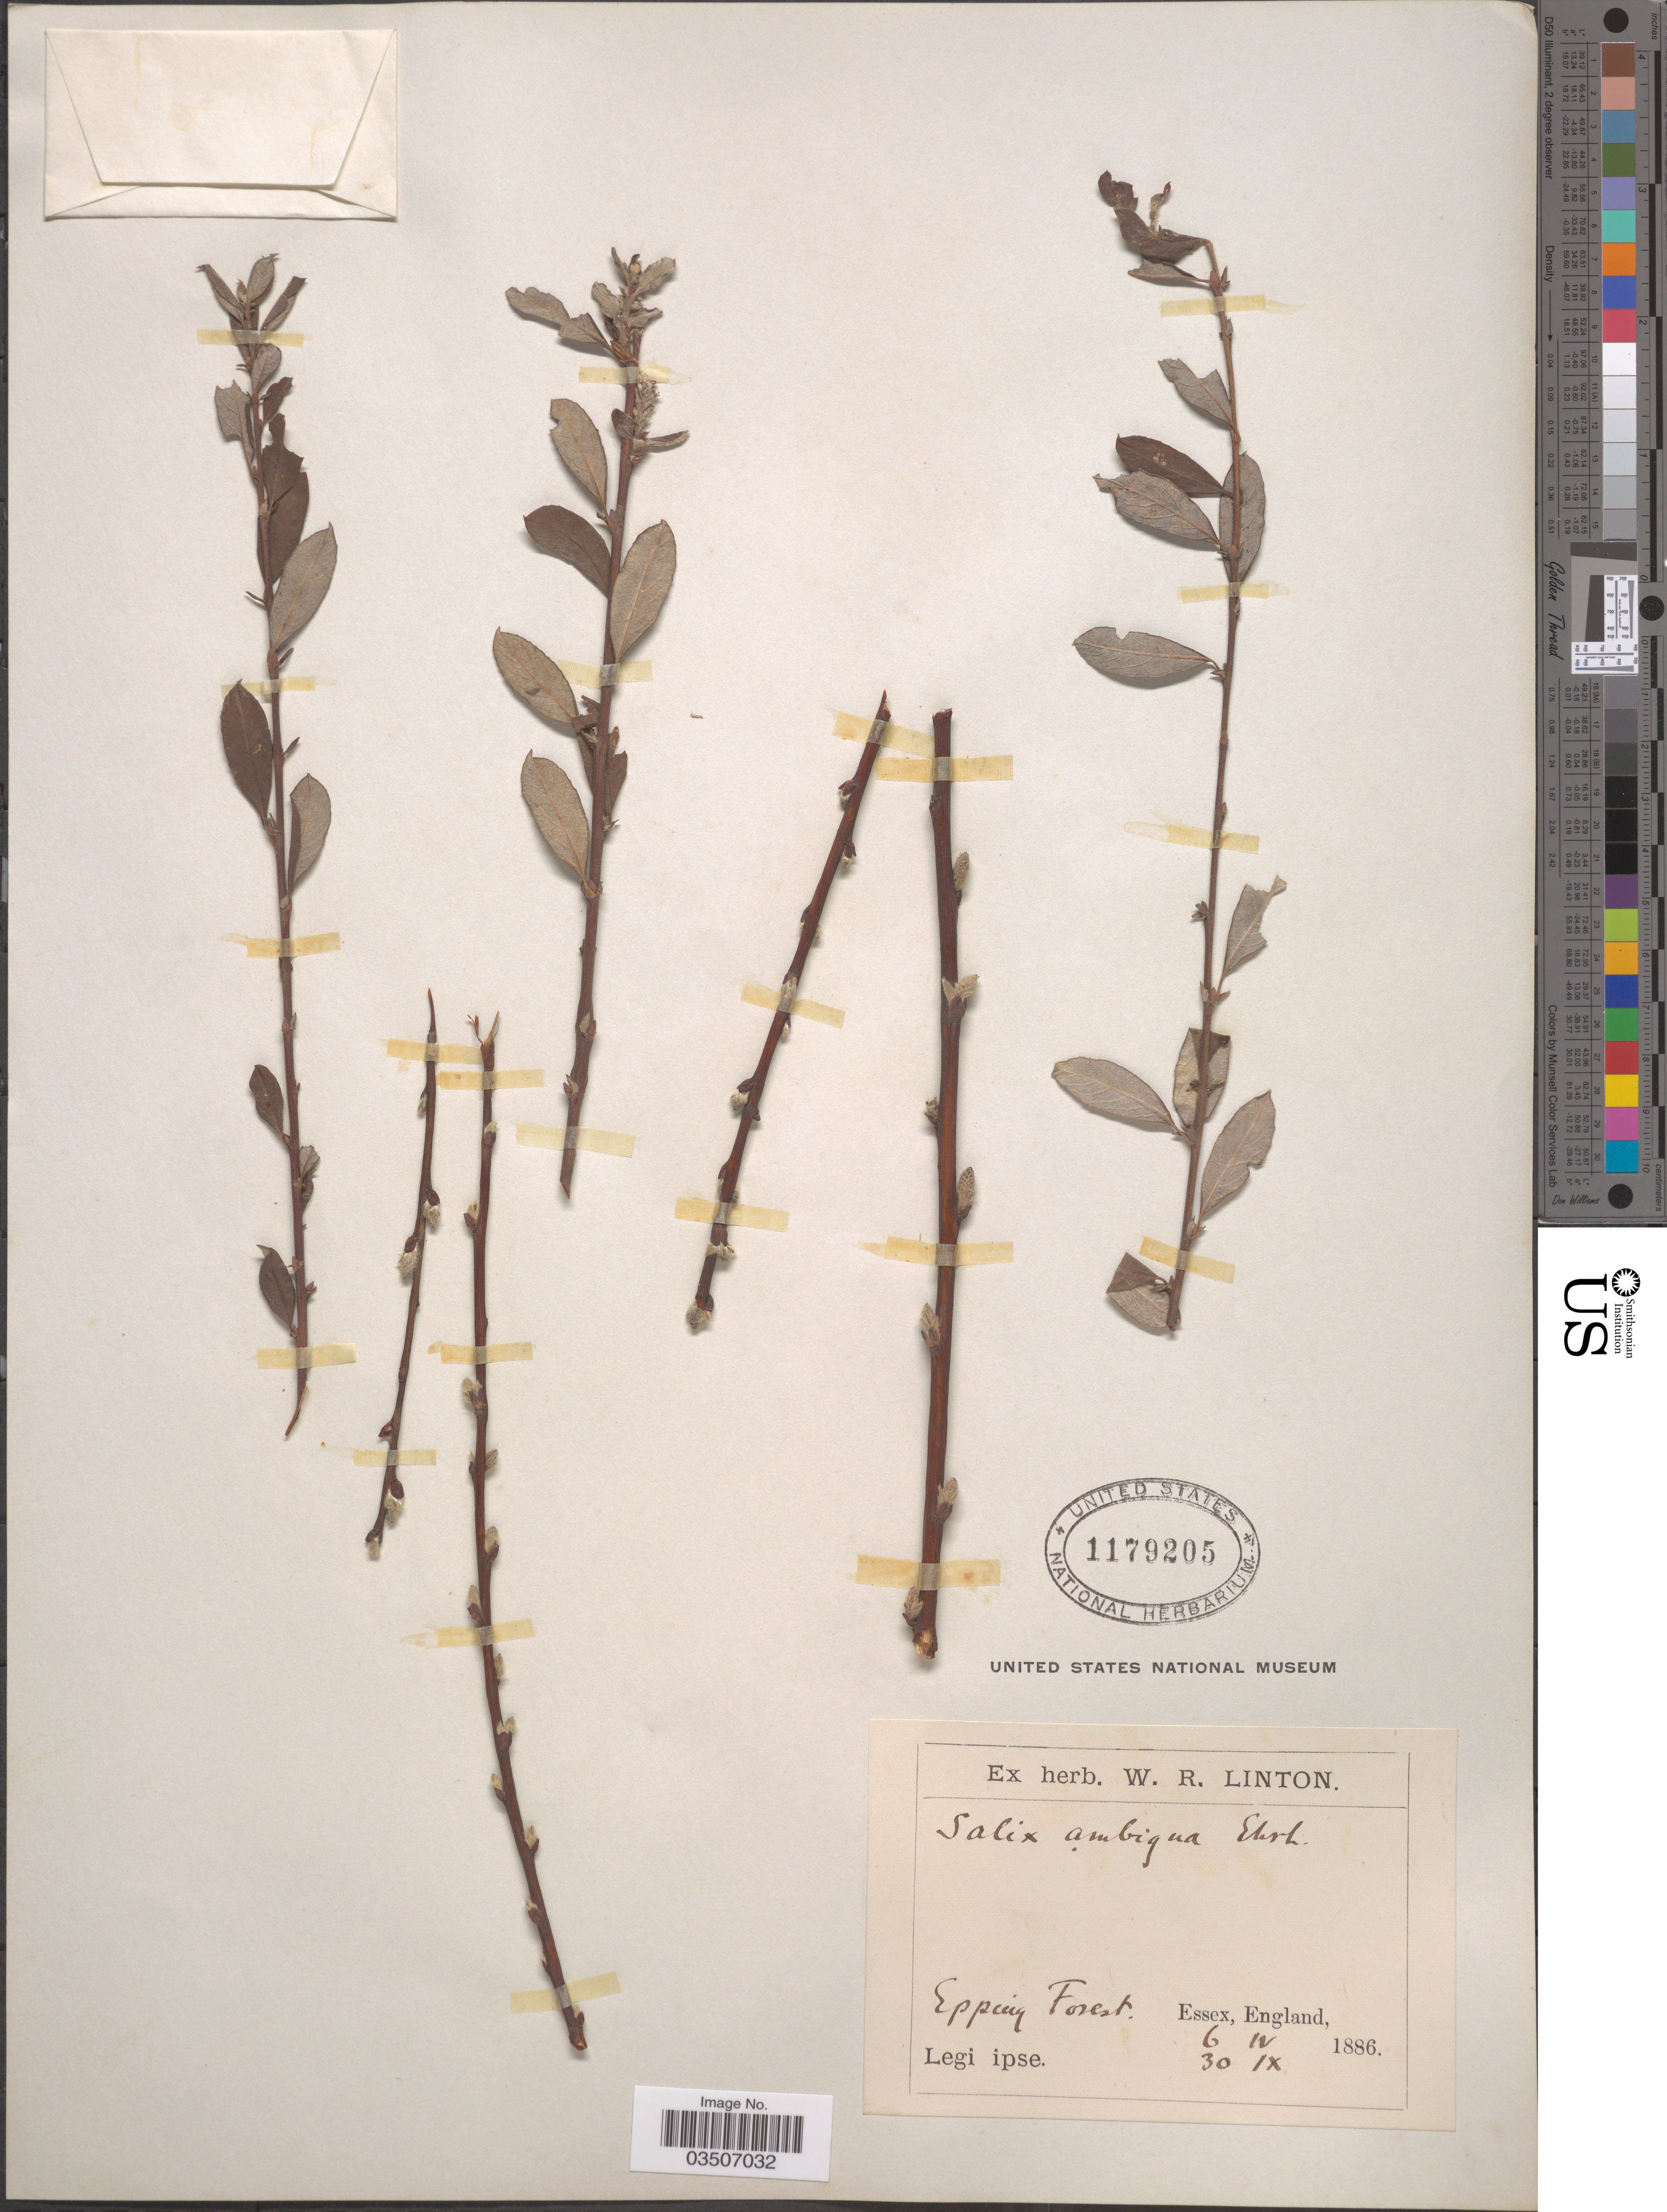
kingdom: Plantae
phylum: Tracheophyta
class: Magnoliopsida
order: Malpighiales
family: Salicaceae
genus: Salix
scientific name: Salix ambigua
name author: Salisb.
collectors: W. Linton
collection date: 1886-04-06/1886-09-30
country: United Kingdom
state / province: England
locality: Epping Forest. Essex.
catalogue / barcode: US 1179205